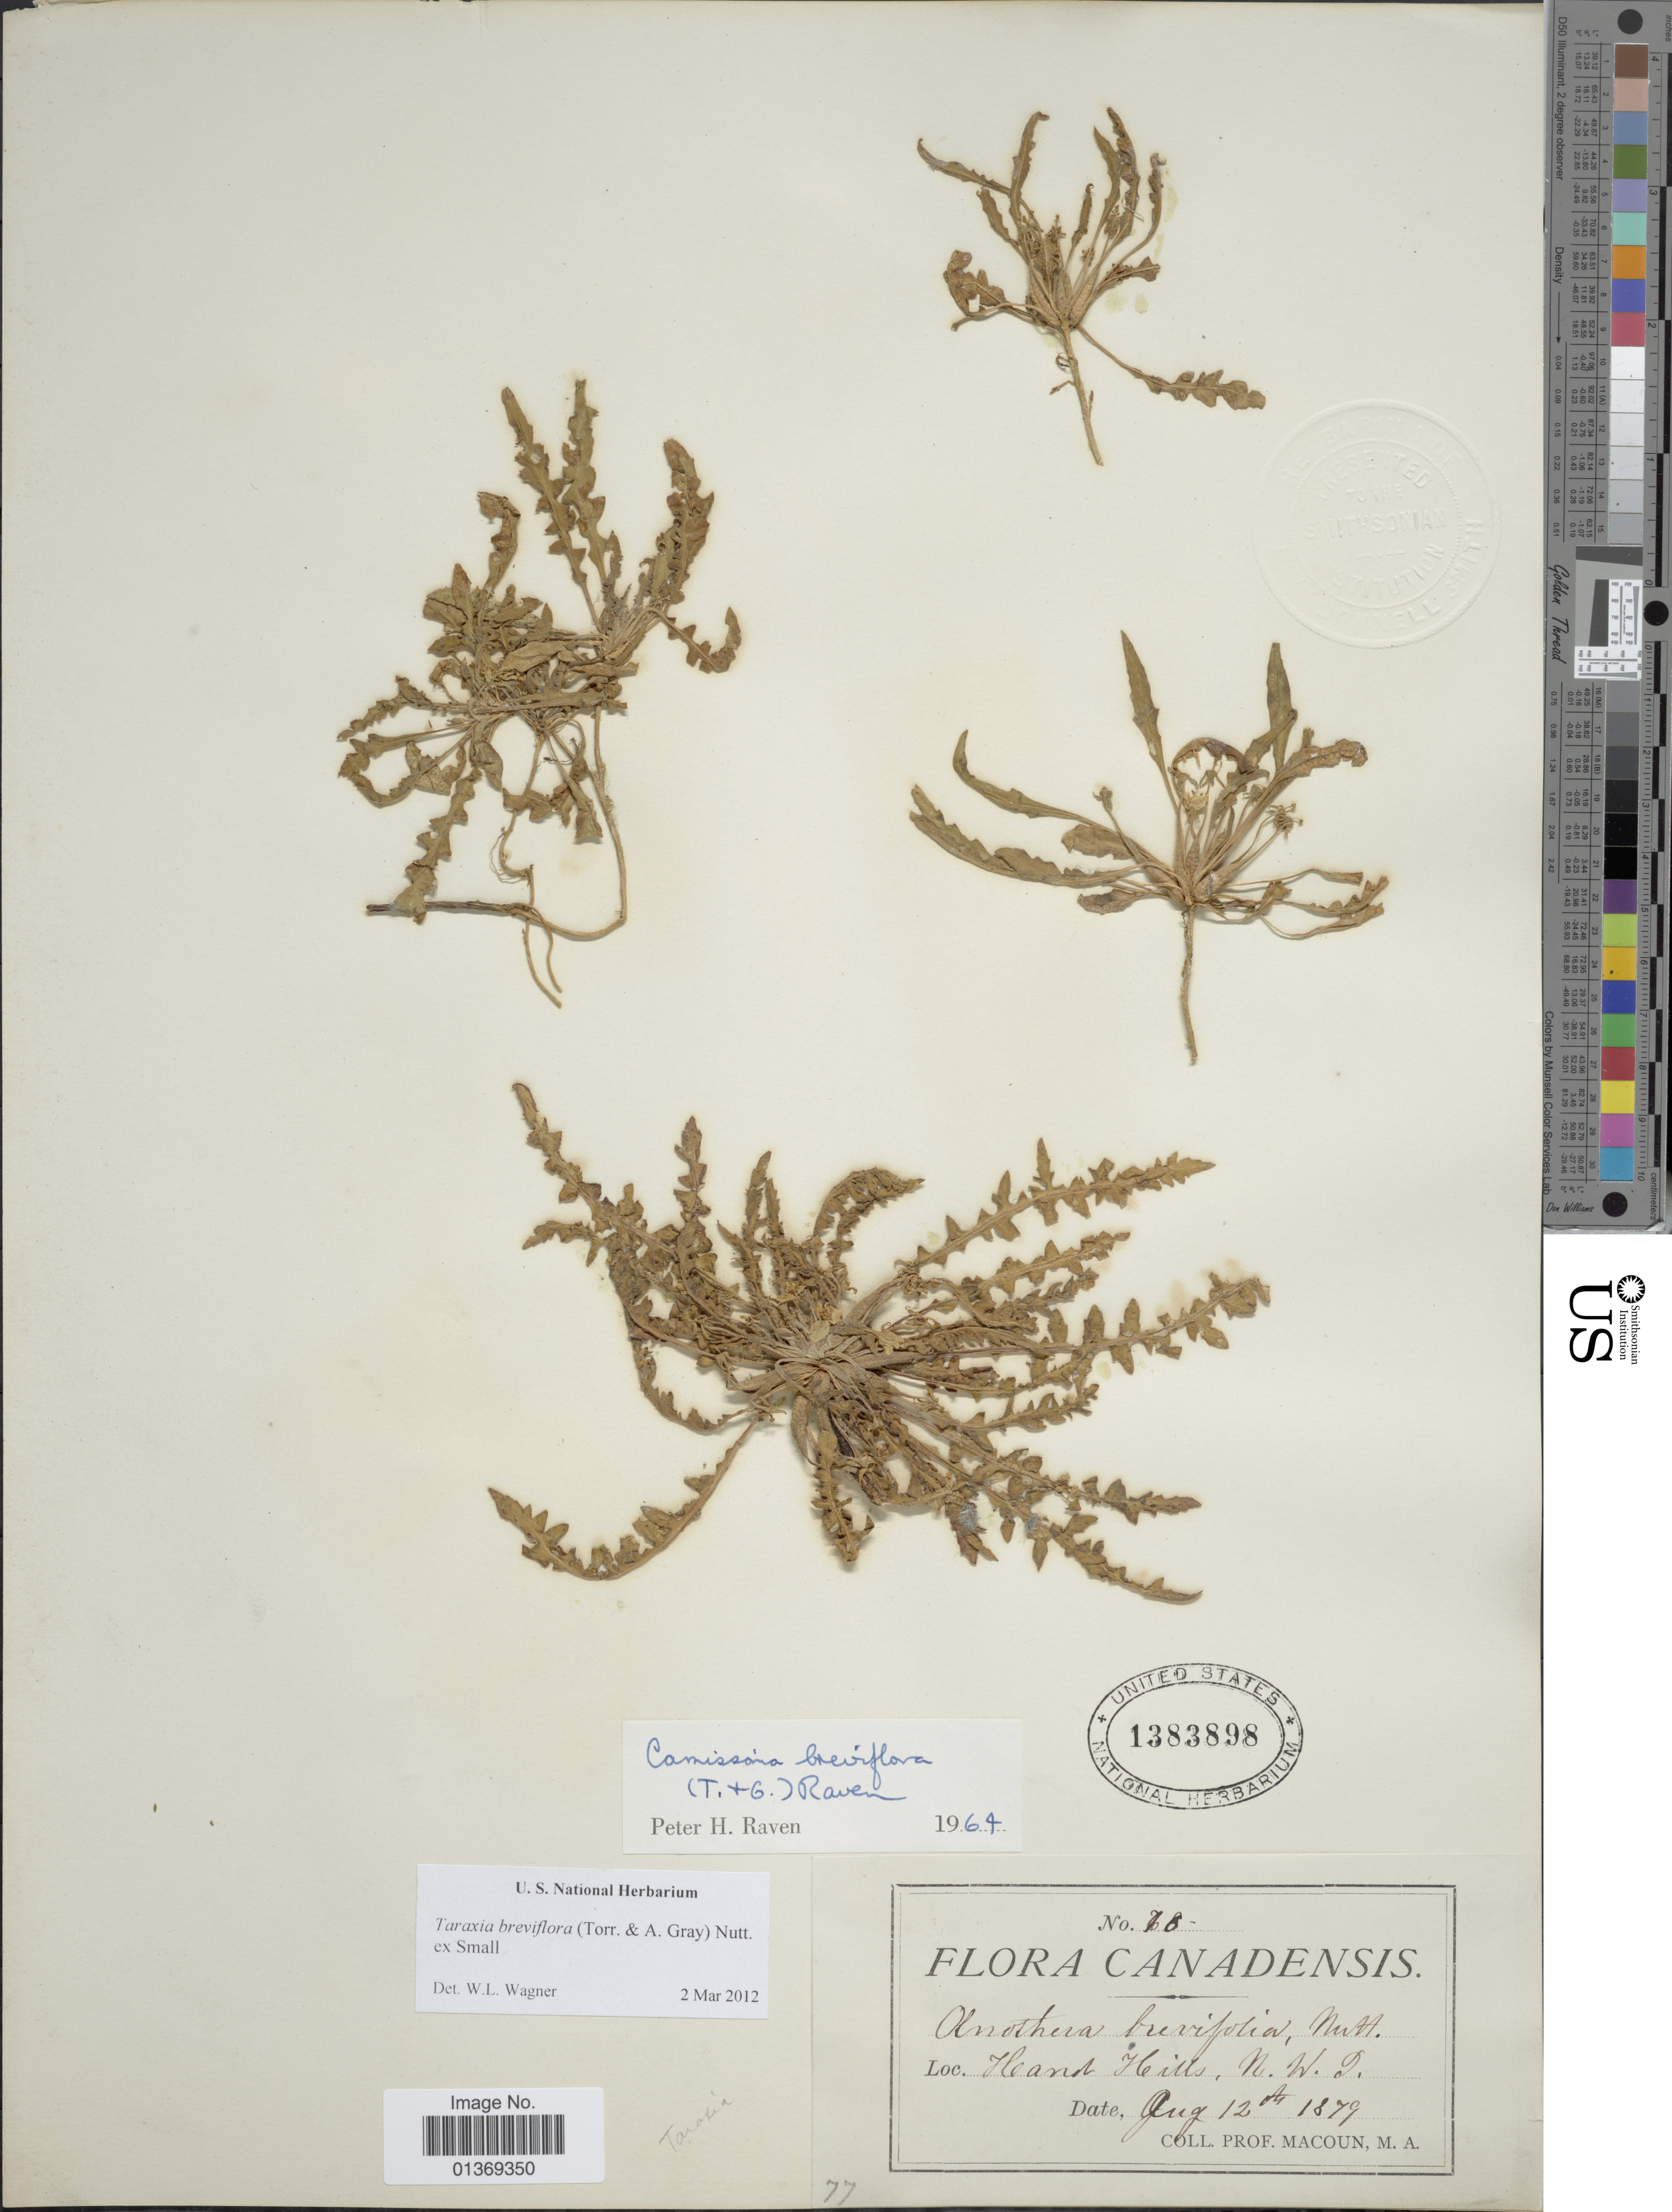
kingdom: Plantae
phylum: Tracheophyta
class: Magnoliopsida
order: Myrtales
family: Onagraceae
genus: Taraxia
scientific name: Taraxia breviflora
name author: (Torr. & A. Gray) Nutt. ex Small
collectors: J. Macoun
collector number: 16*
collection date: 1879-08-12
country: Canada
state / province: Alberta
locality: Hand Hills, N.W.D.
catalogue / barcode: US 1383898